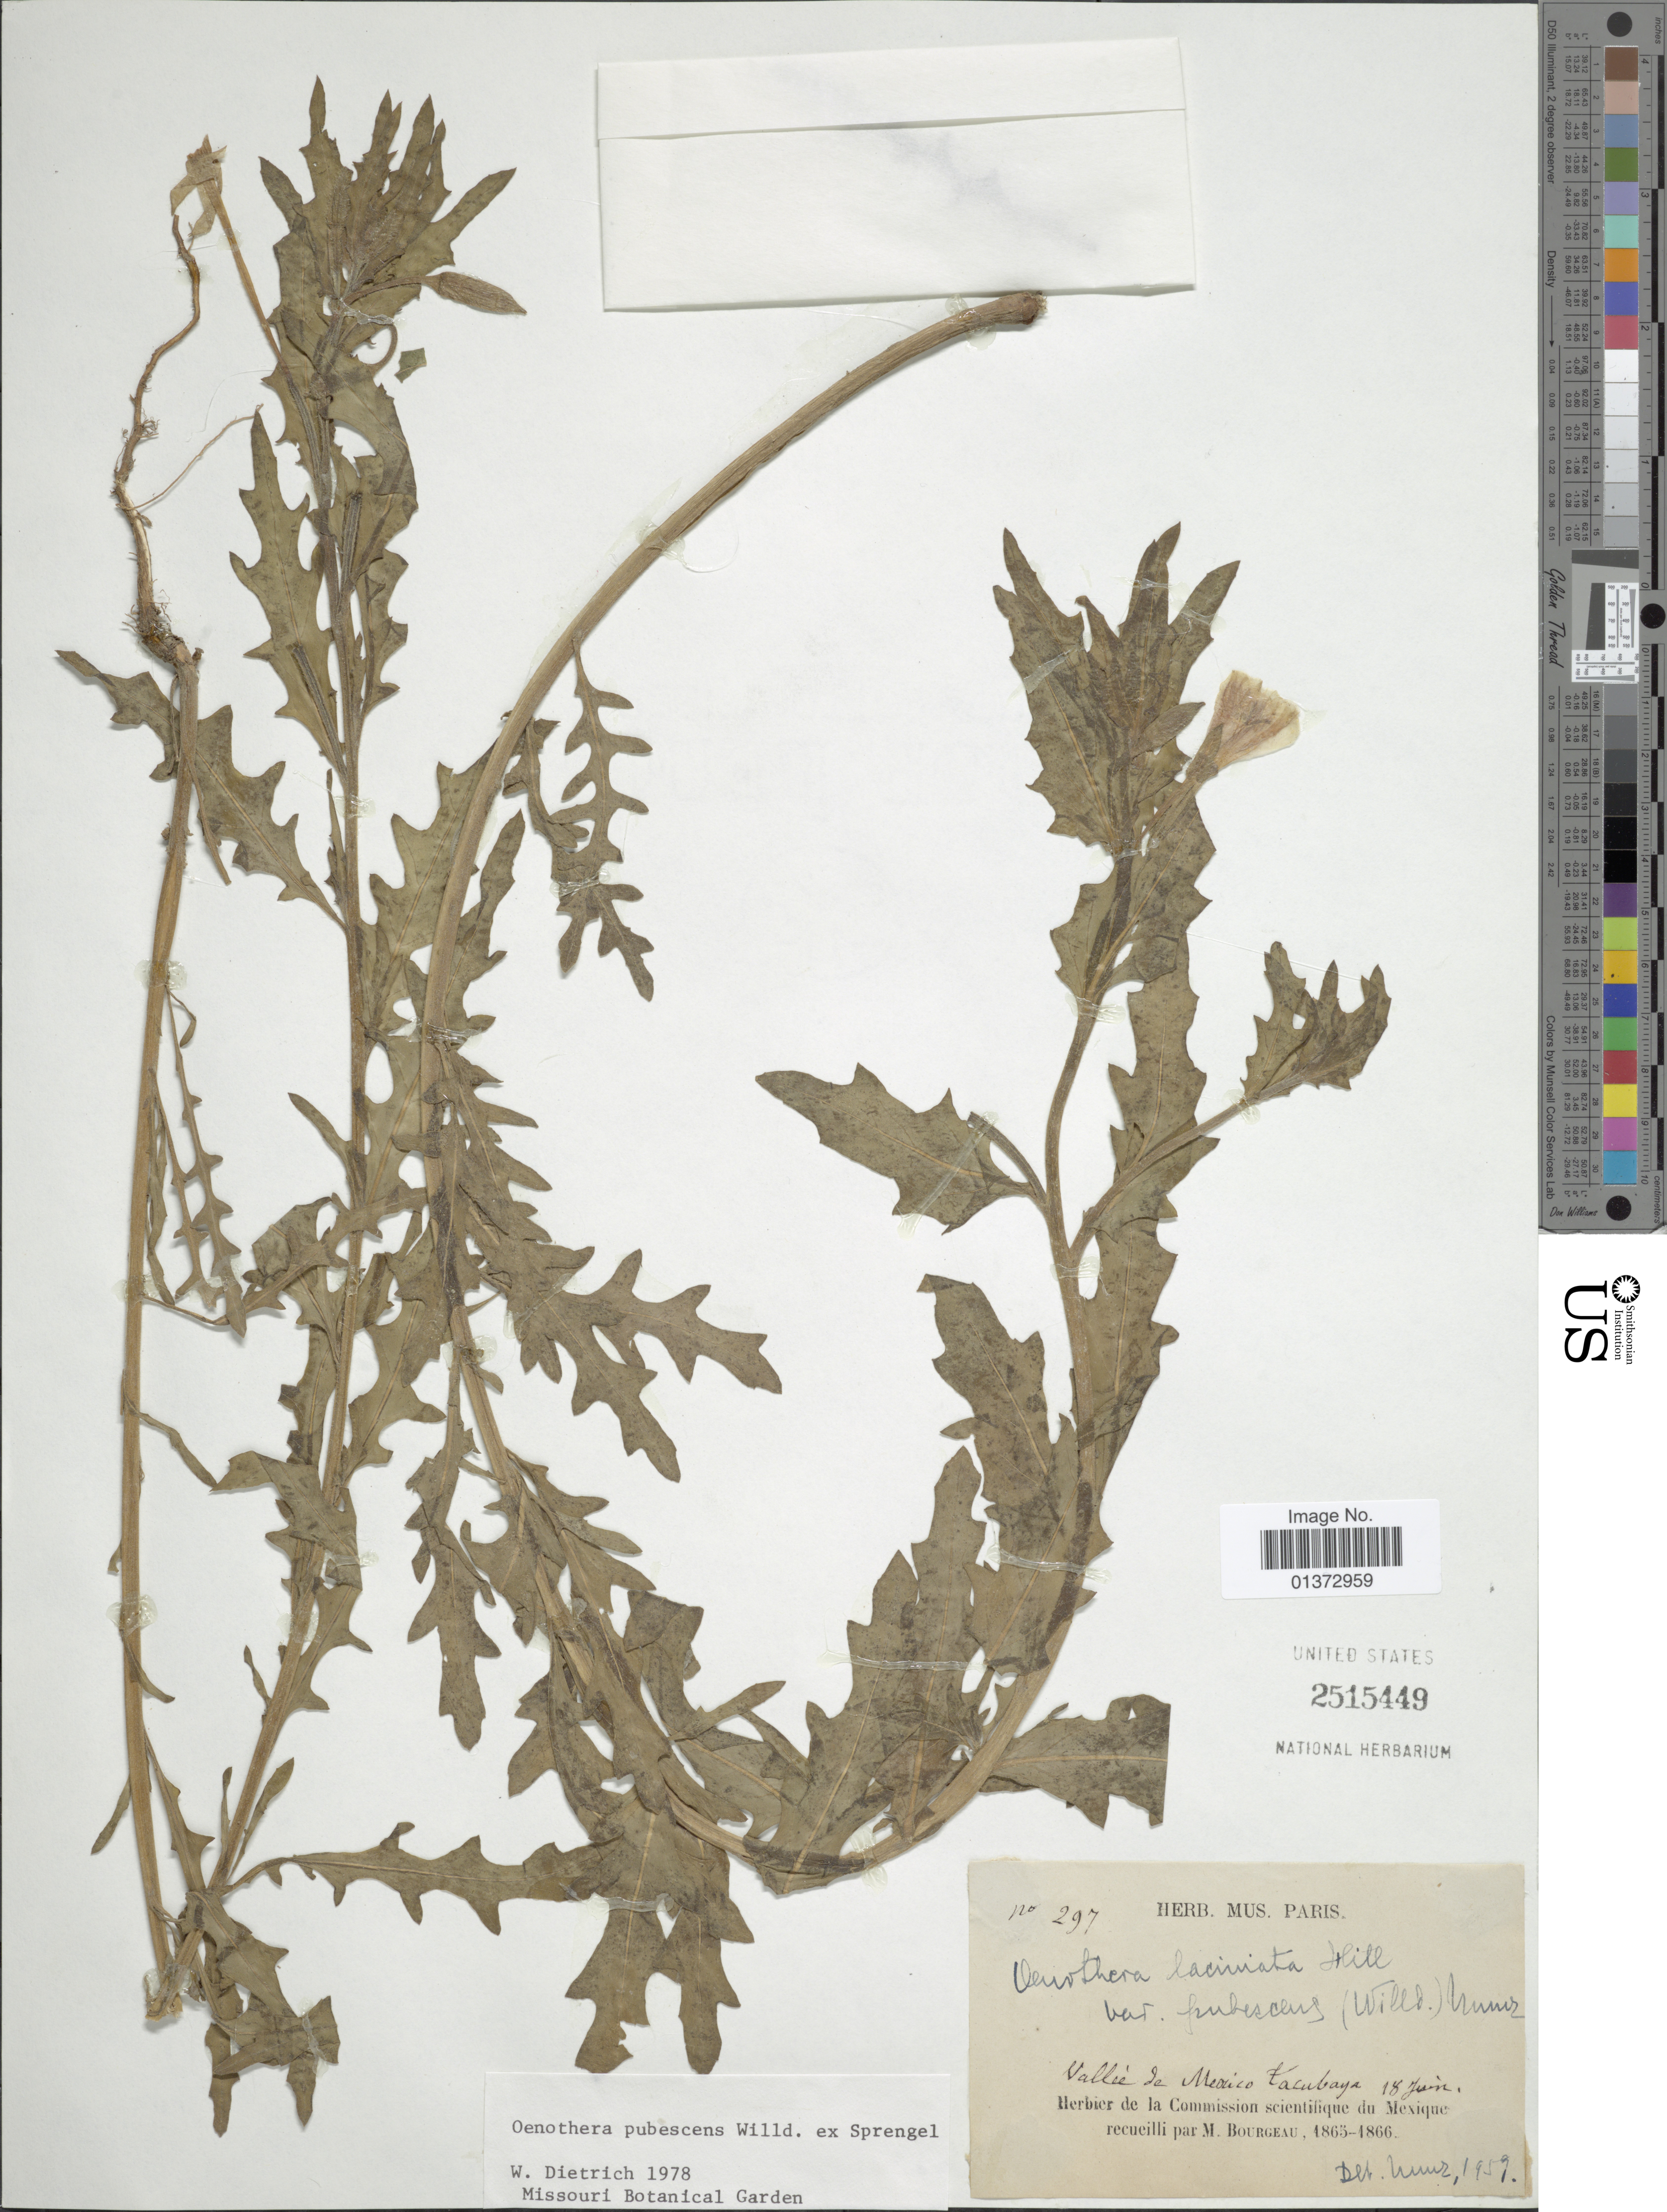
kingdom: Plantae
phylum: Tracheophyta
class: Magnoliopsida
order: Myrtales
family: Onagraceae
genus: Oenothera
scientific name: Oenothera pubescens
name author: Willd. ex Spreng.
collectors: M. Bourgeau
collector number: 297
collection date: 1865-06-18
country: Mexico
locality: Vallée de Mexico, Tacubaya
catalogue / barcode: US 2515449